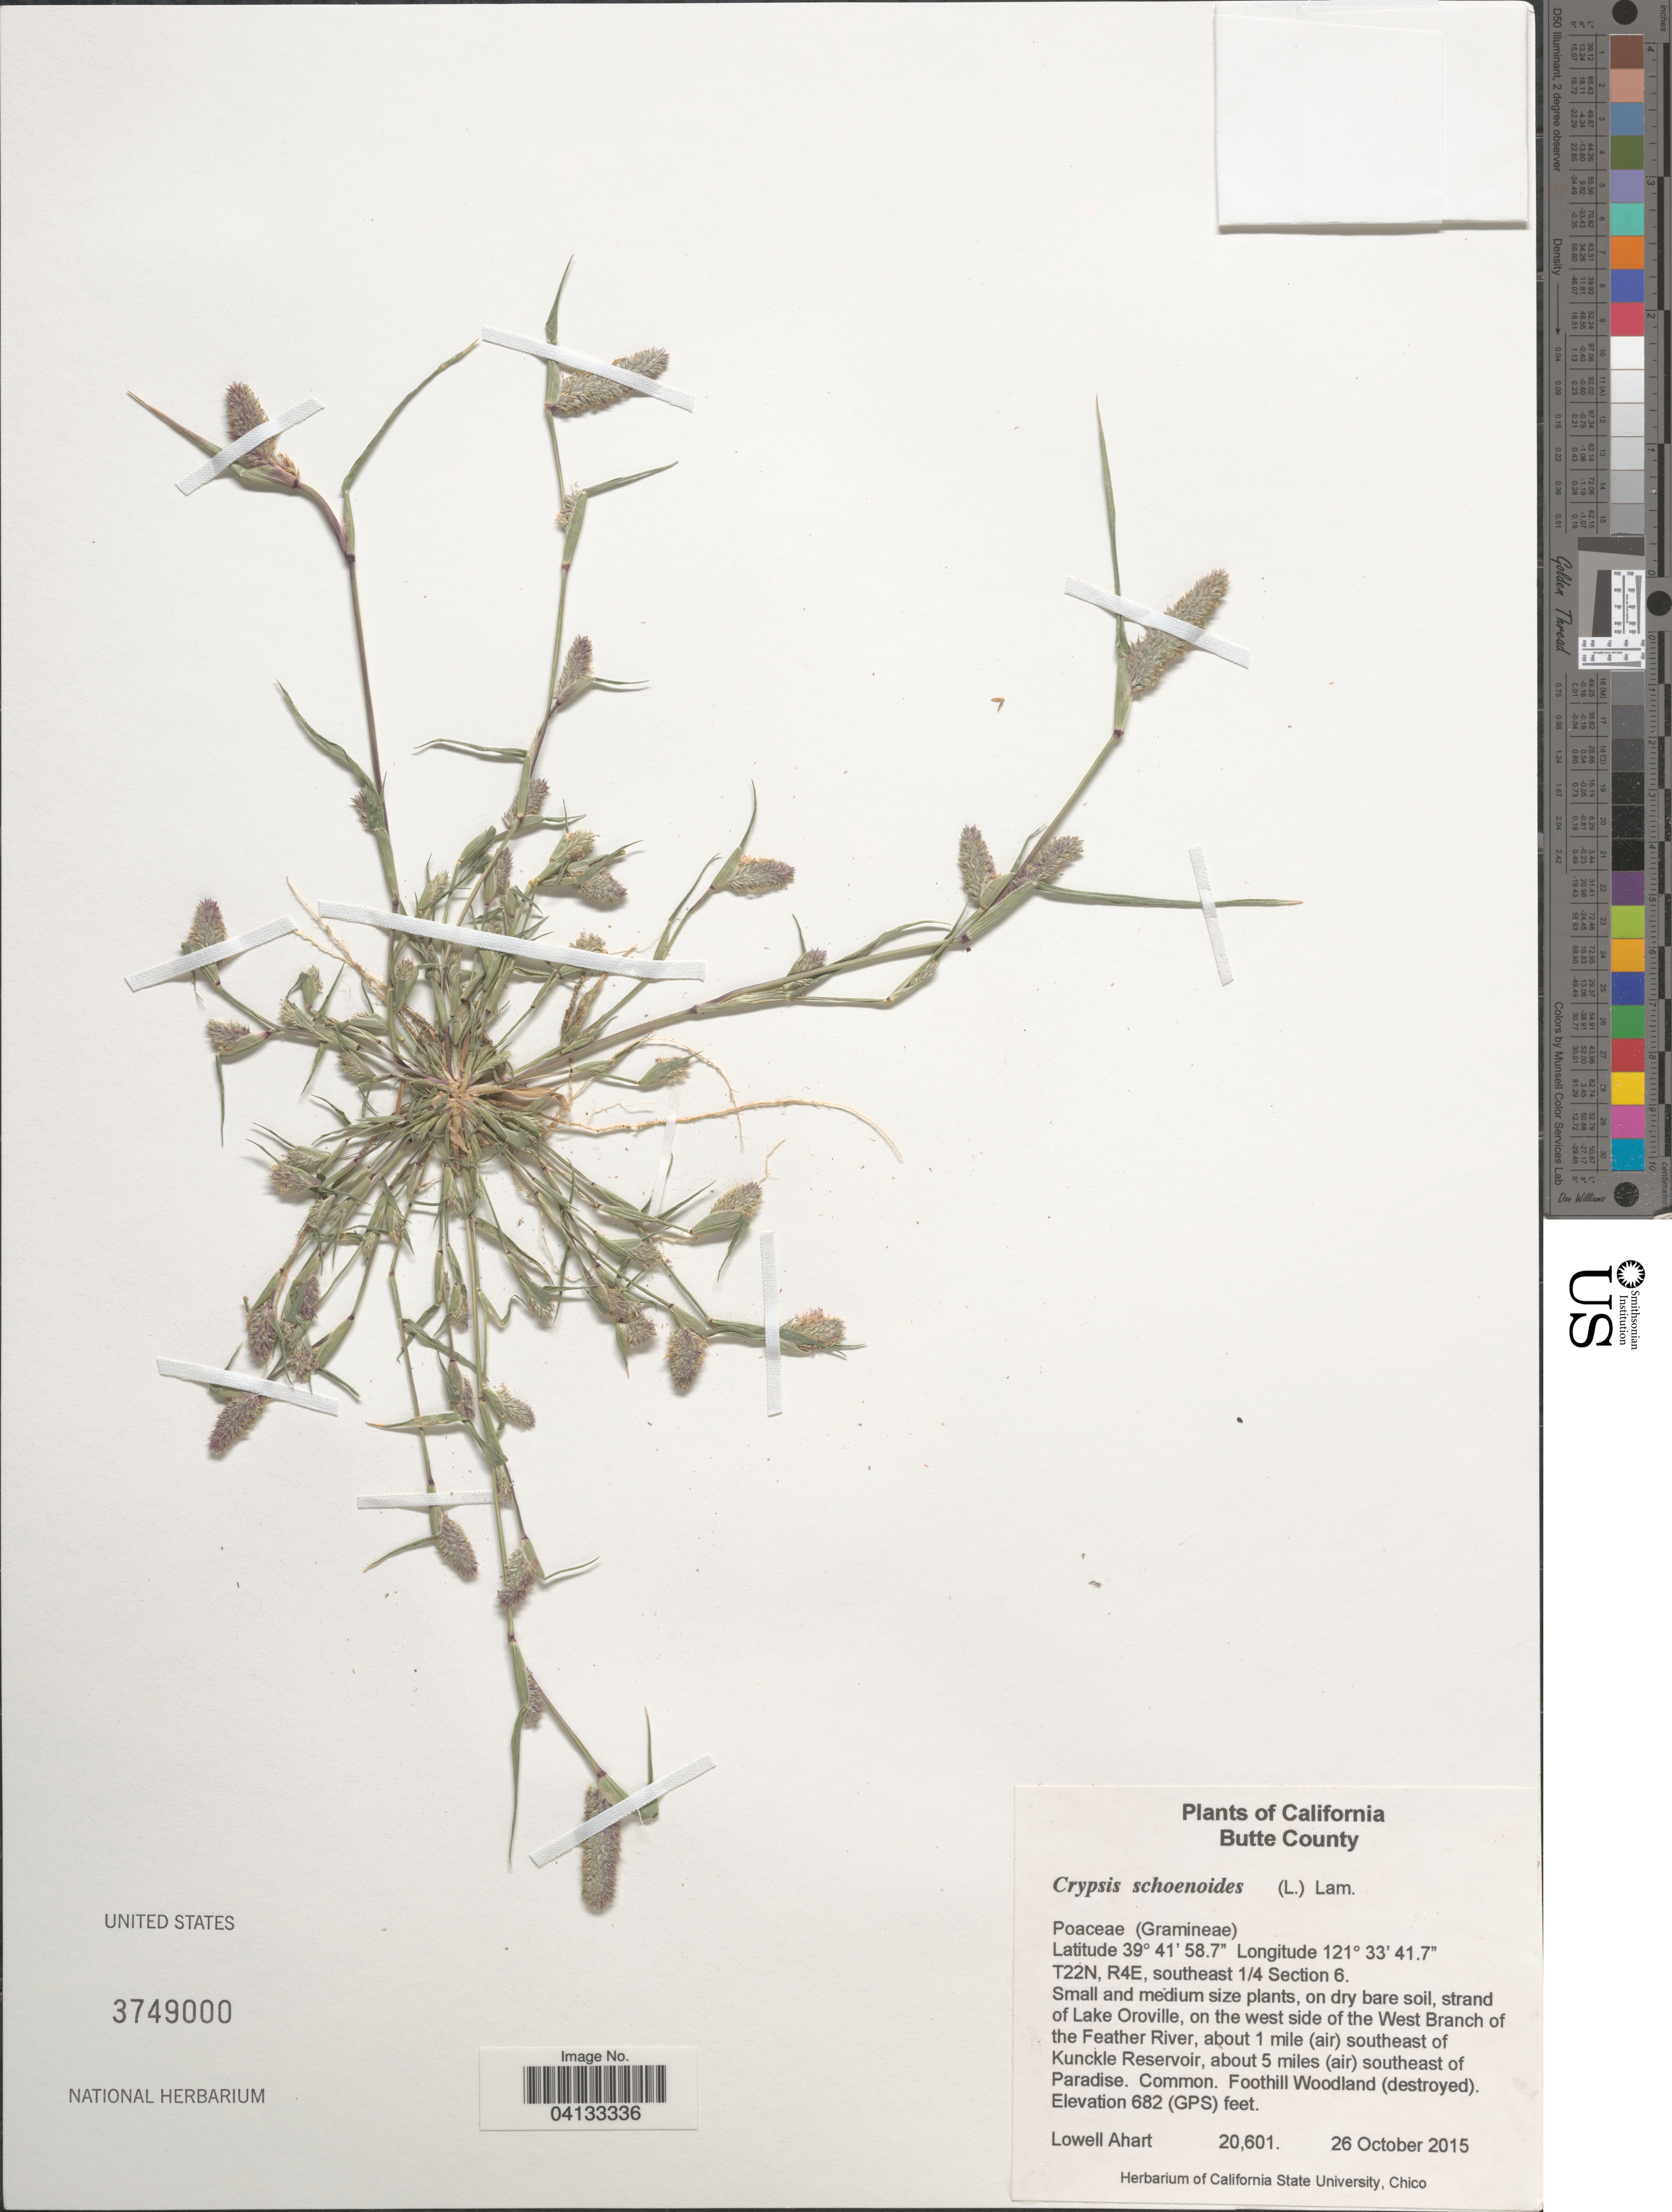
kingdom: Plantae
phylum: Tracheophyta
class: Liliopsida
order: Poales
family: Poaceae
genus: Sporobolus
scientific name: Sporobolus schoenoides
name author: (L.) P.M. Peterson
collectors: L. Ahart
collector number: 20601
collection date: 2015-10-26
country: United States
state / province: California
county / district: Butte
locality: Butte County. T22N, R4E, southeast 1/4 Section 6. Strand of Lake Oroville, on the west side of the West Branch of the Feather River, about 1 mile (air) southeast of Kunckle Reservoir, about 5 miles (air) southeast of Paradise.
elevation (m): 208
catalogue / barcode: US 3749000